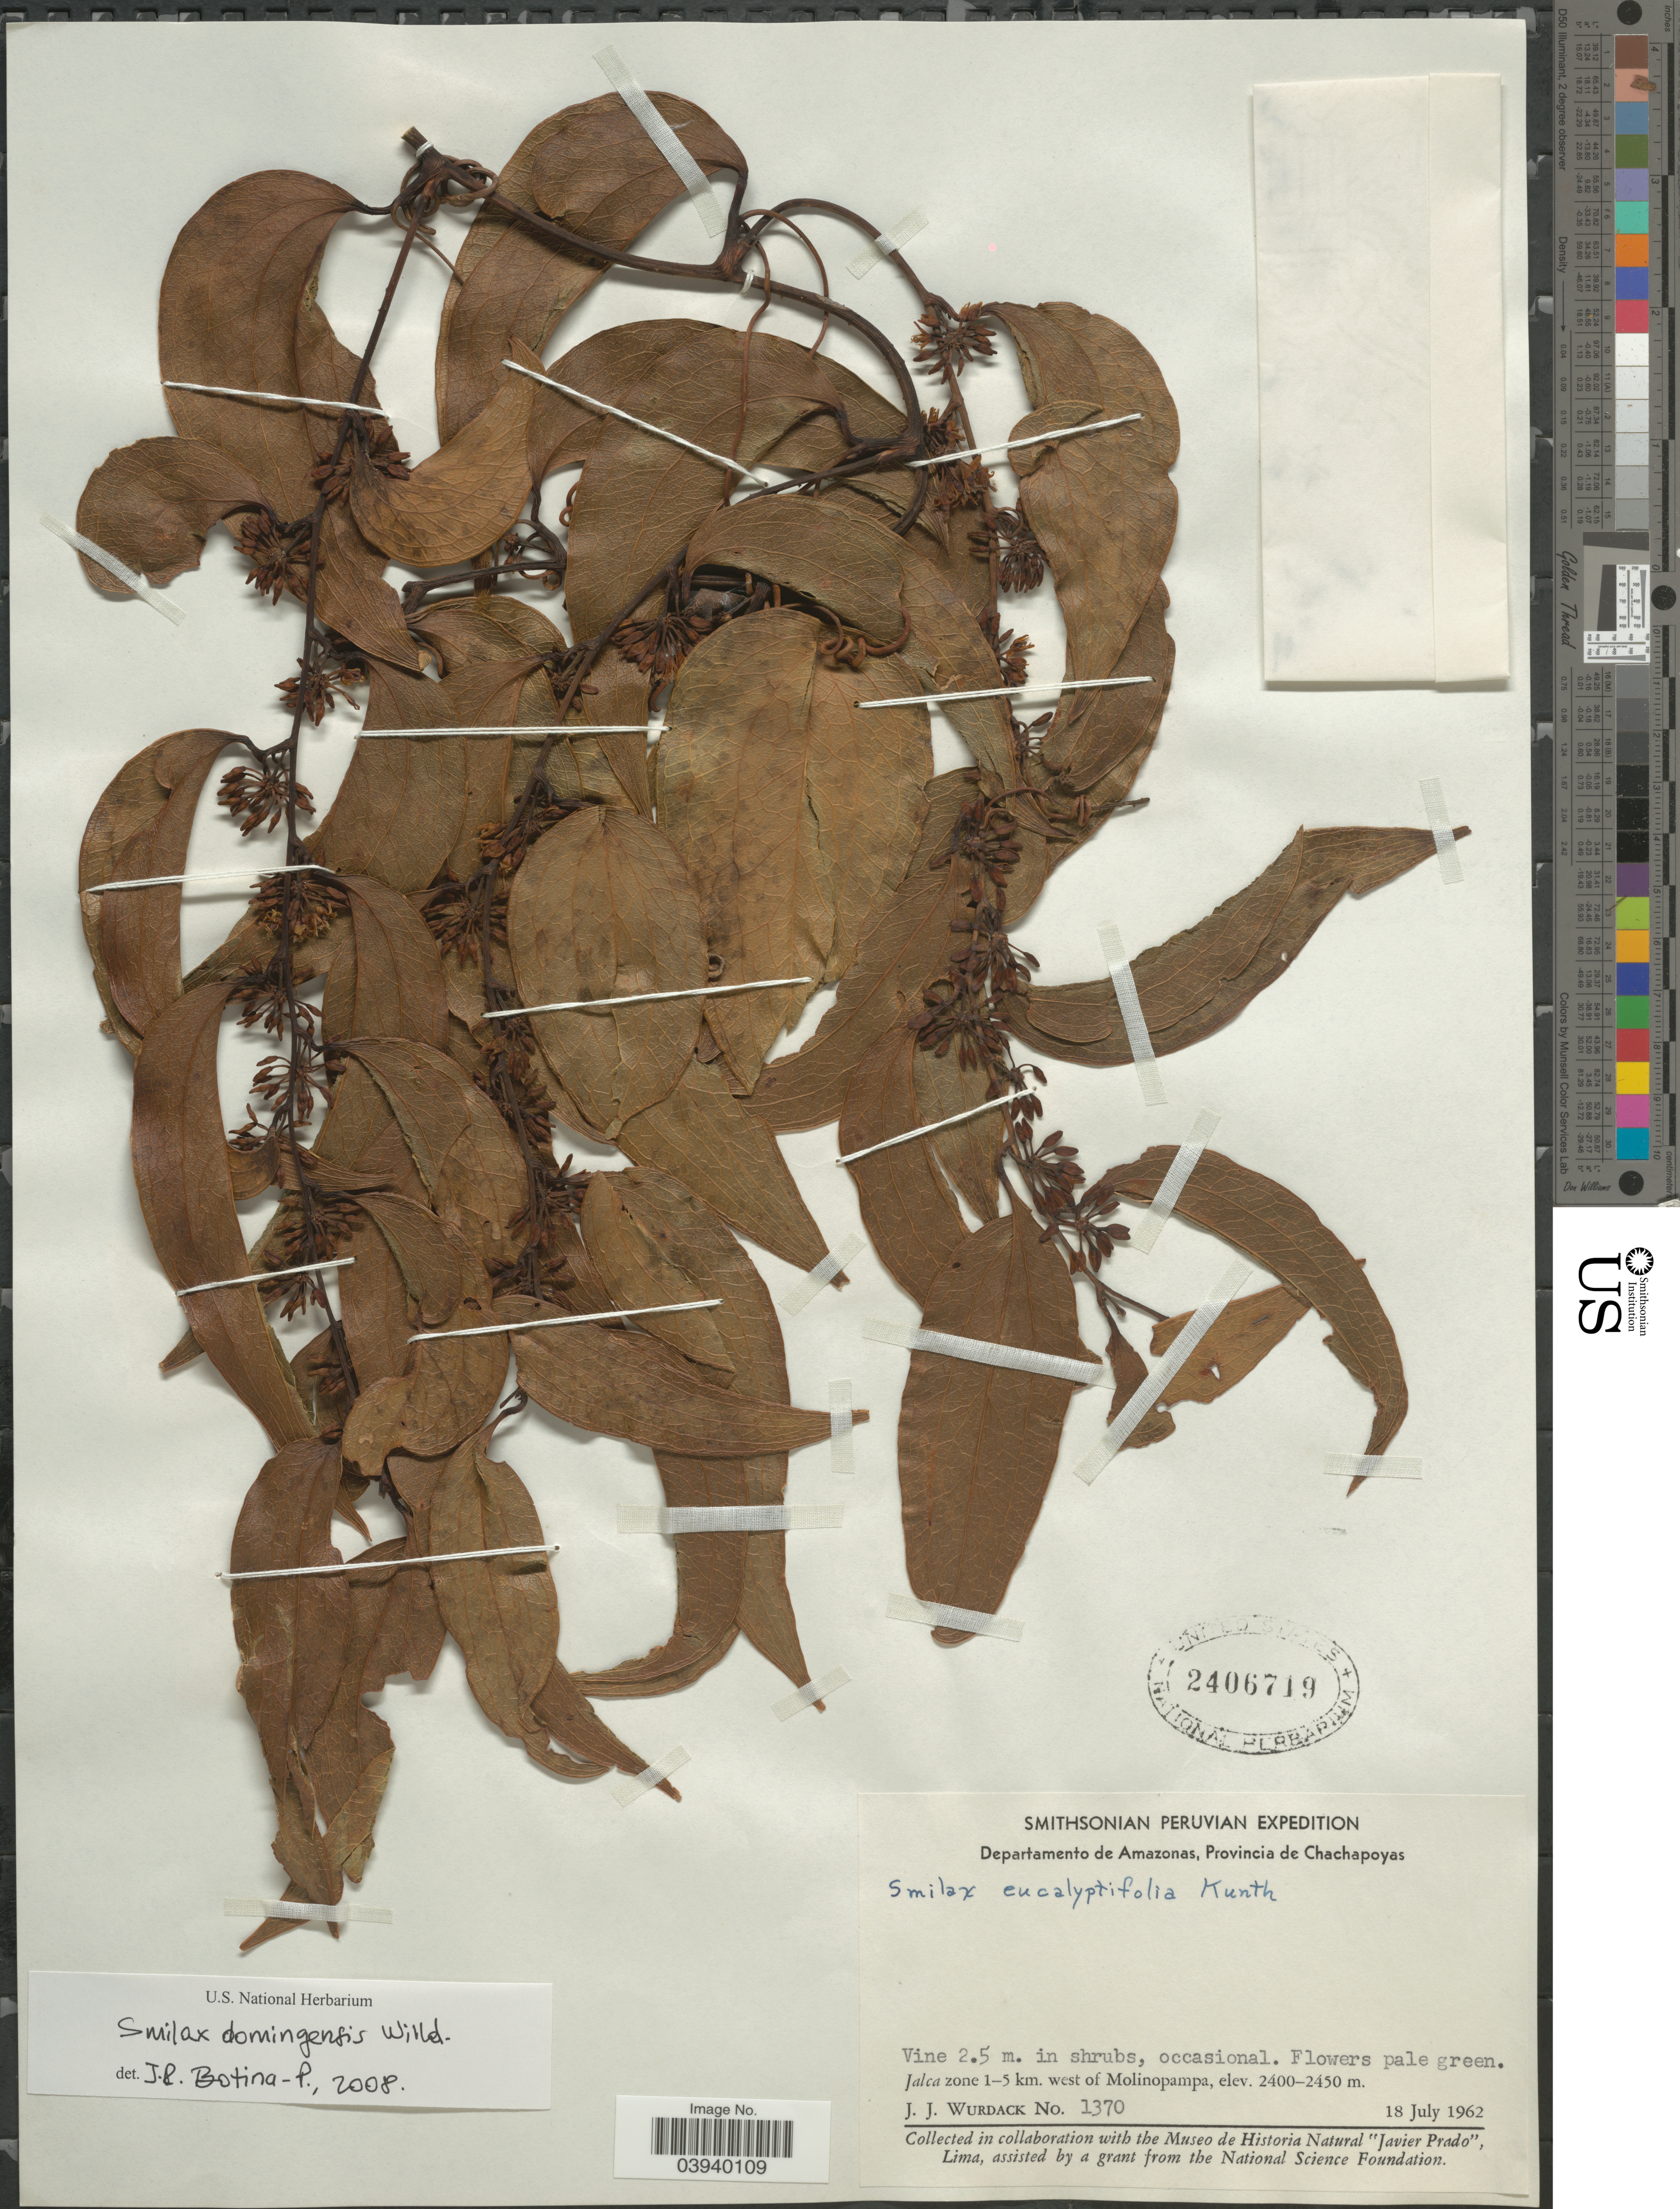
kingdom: Plantae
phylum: Tracheophyta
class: Liliopsida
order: Liliales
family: Smilacaceae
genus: Smilax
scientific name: Smilax domingensis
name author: Willd.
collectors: J. J. Wurdack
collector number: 1370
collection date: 1962-07-18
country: Peru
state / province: Amazonas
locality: Departamento de Amazonas, Provincia de Chachapoyas. Jalca zone 1-5 km. west of Molinopampa.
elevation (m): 2400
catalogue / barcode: US 2406719